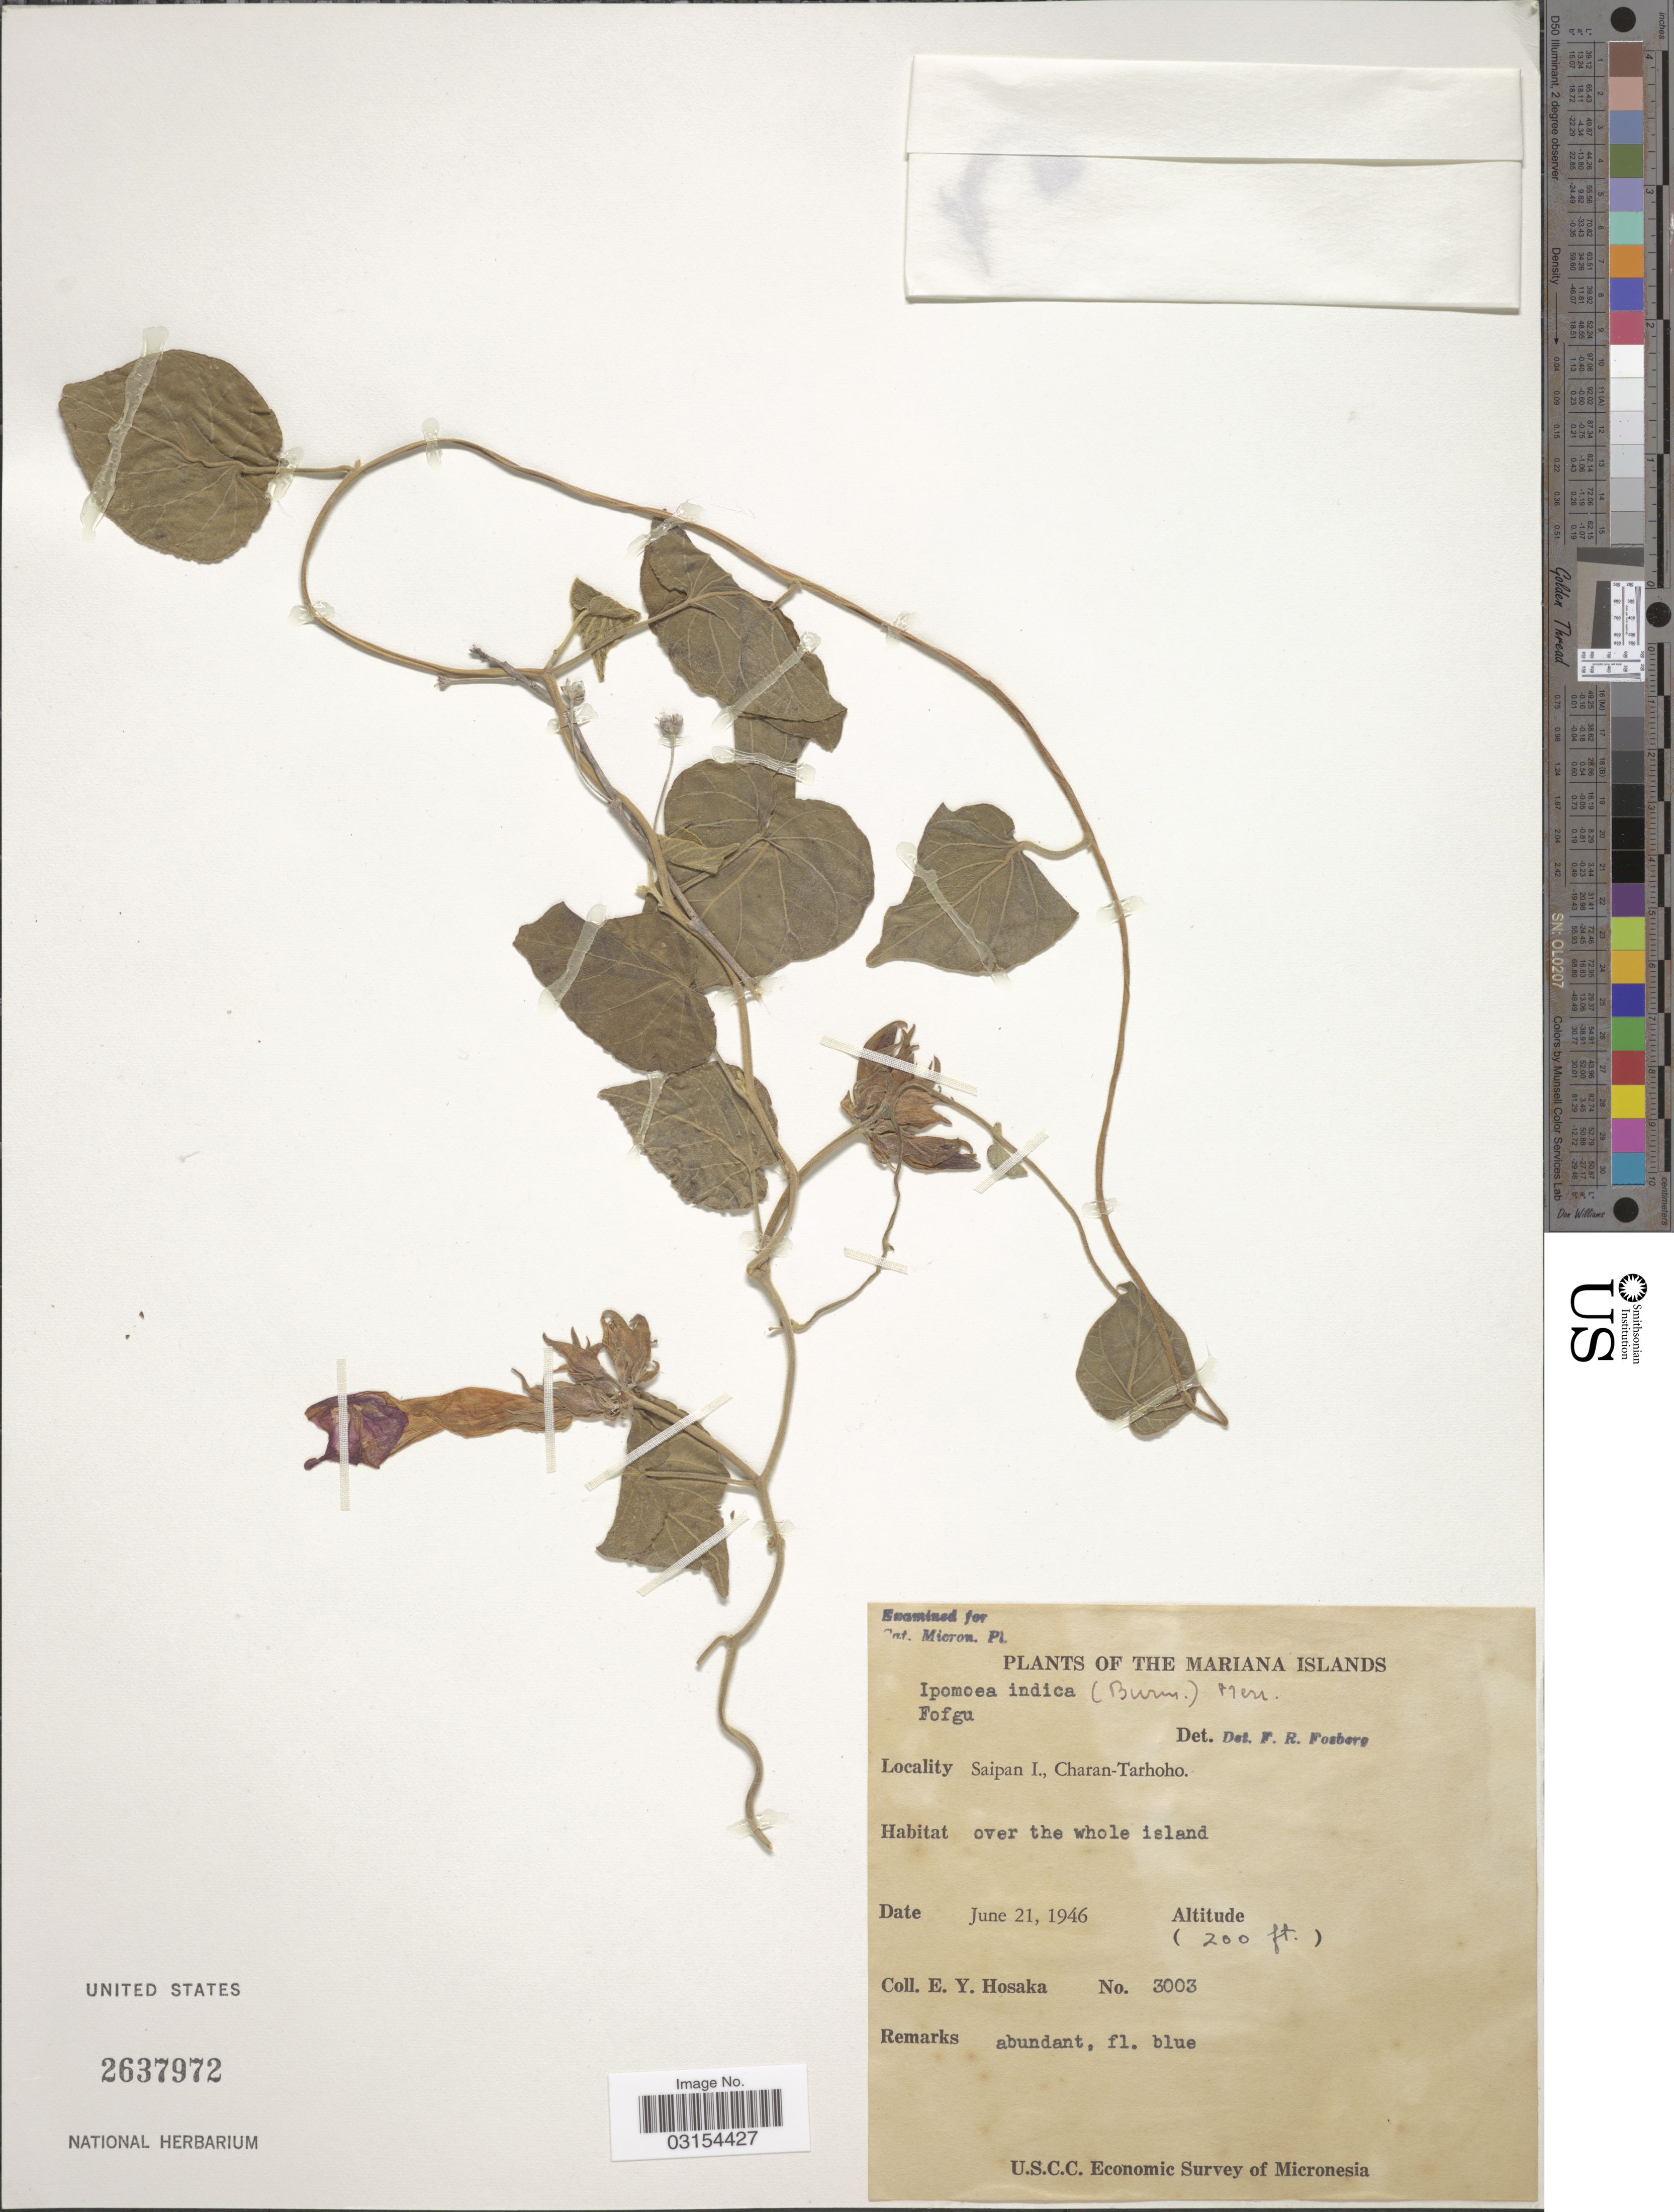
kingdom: Plantae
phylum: Tracheophyta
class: Magnoliopsida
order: Solanales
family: Convolvulaceae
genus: Ipomoea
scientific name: Ipomoea indica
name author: (Burm.) Merr.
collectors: E. Y. Hosaka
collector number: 3003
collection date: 1946-06-21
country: Northern Mariana Islands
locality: The Mariana Islands. Saipan I., Charan-Tarhoho.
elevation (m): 61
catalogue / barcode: US 2637972